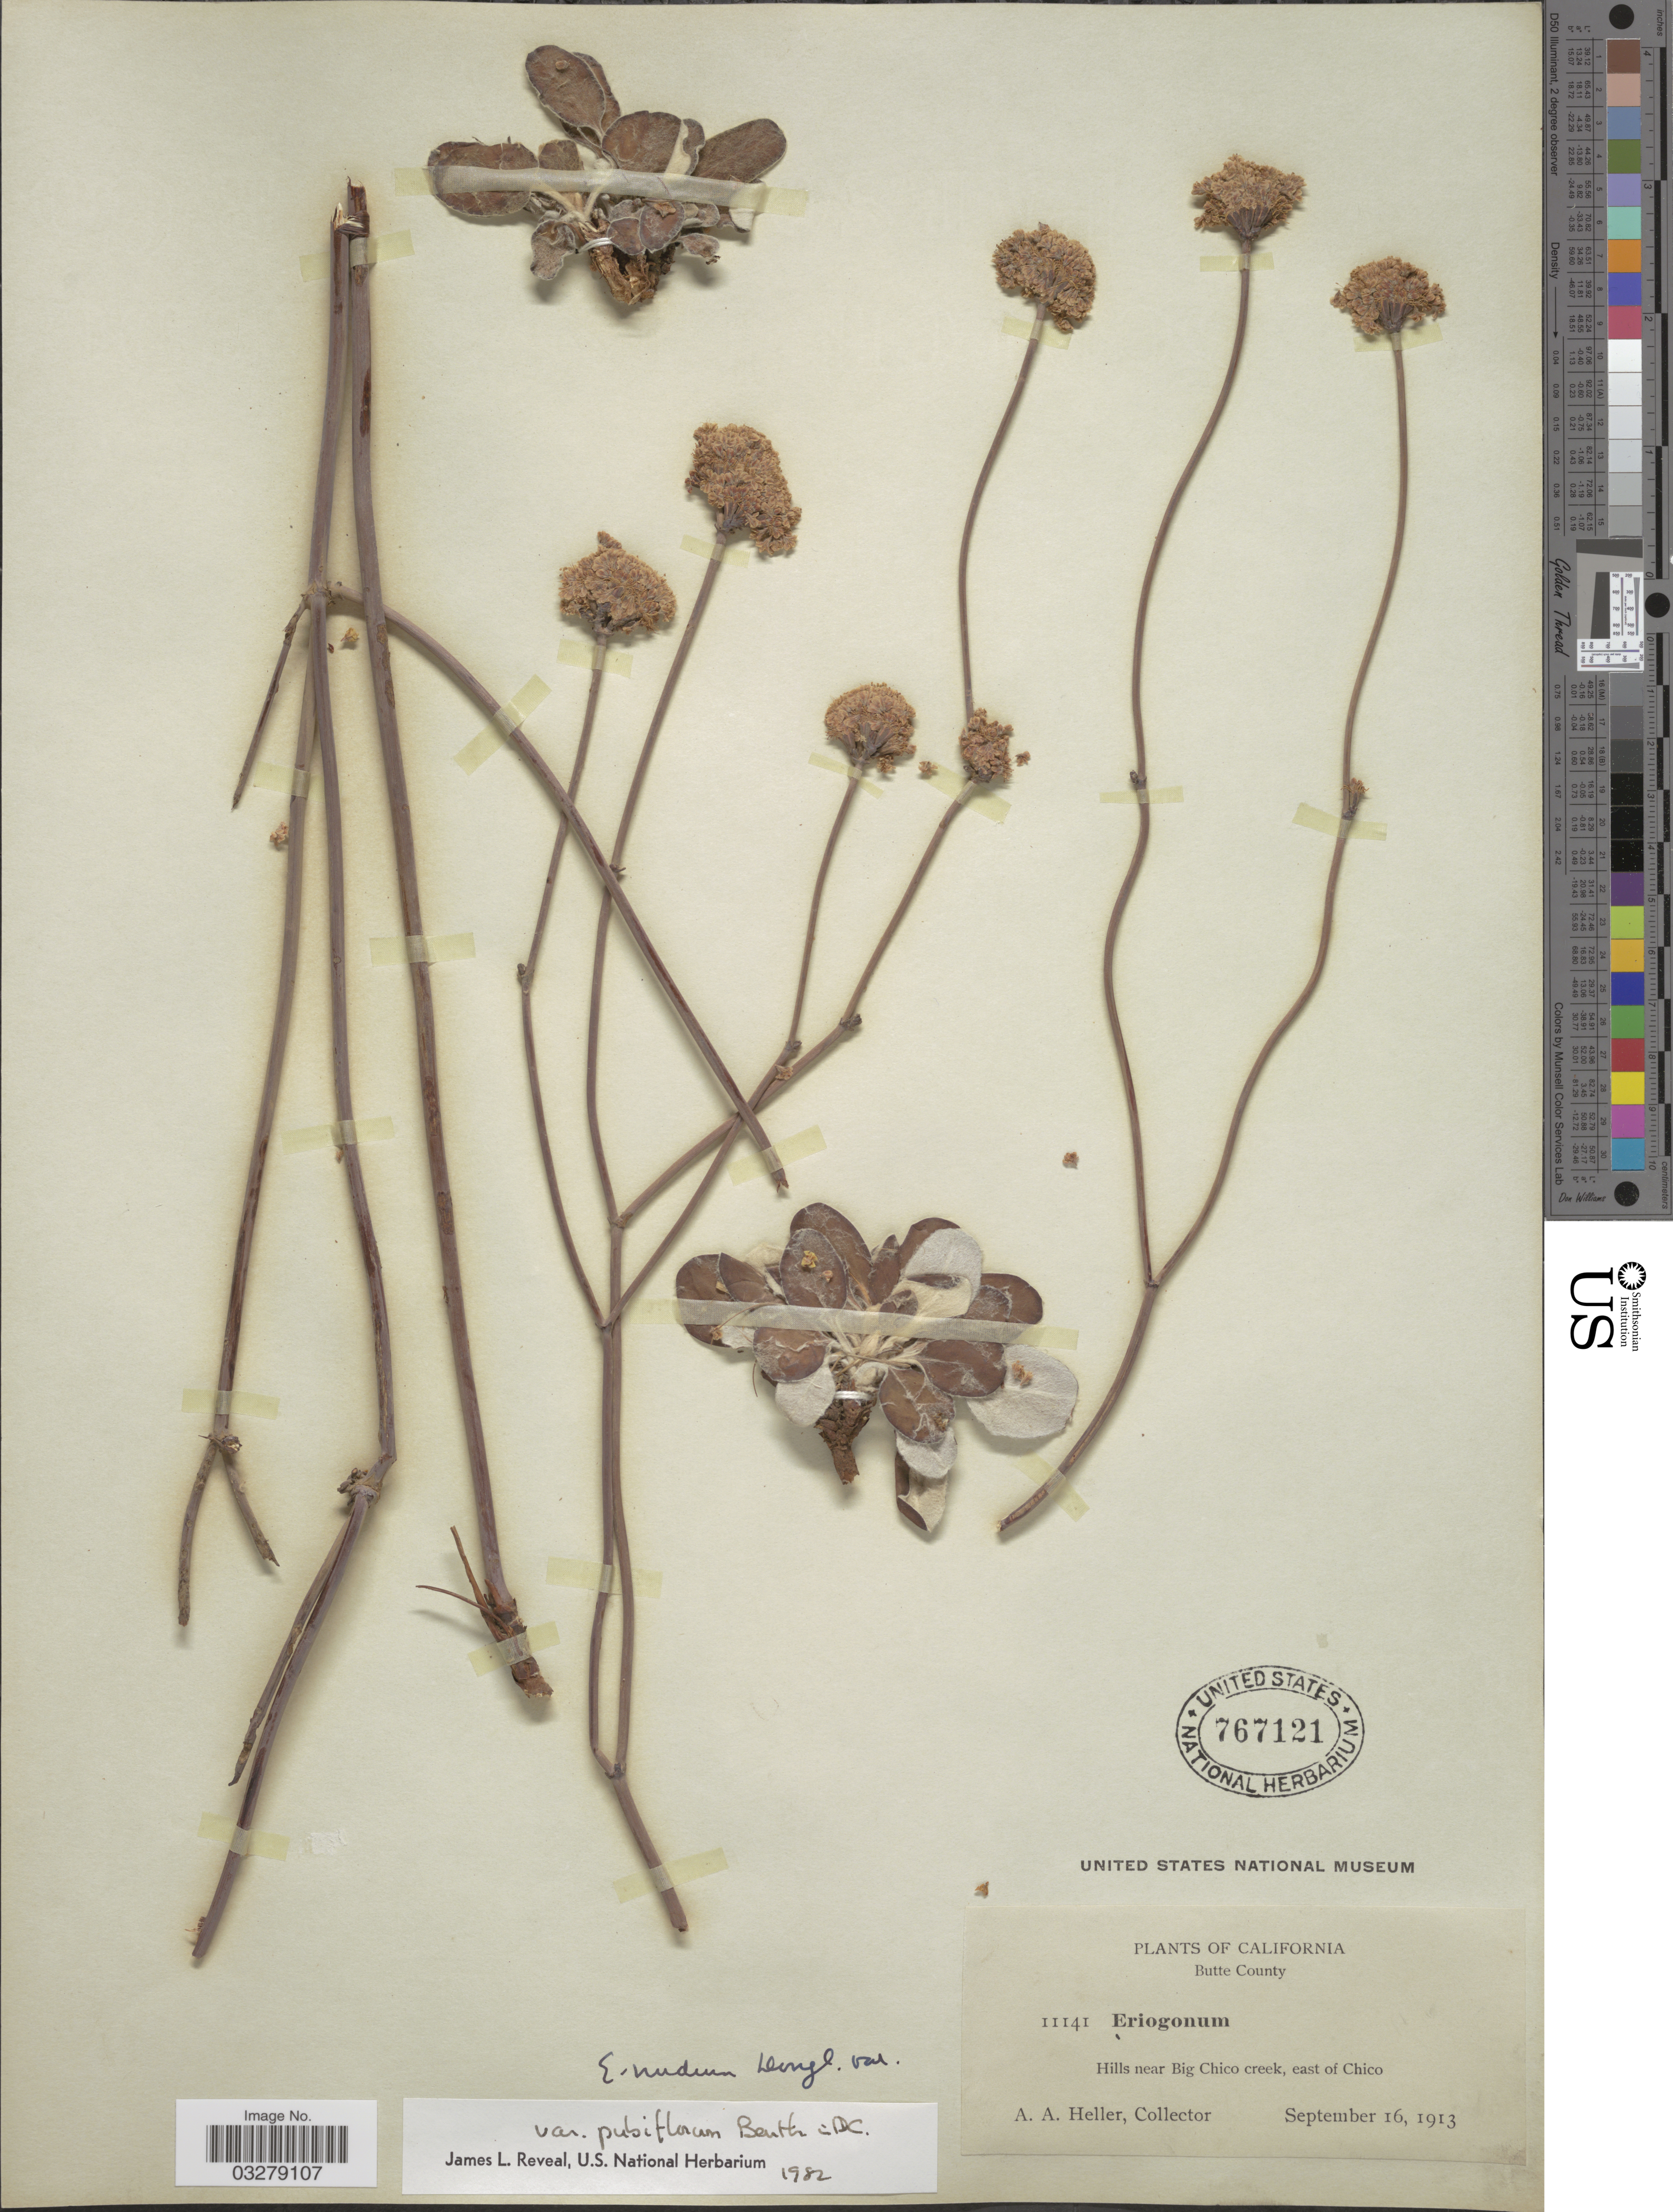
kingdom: Plantae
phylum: Tracheophyta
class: Magnoliopsida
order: Caryophyllales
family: Polygonaceae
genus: Eriogonum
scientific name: Eriogonum nudum var. pubiflorum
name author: Benth. in DC.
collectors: A. A. Heller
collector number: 11141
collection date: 1913-09-16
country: United States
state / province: California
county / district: Butte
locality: Butte County. Hills near Big Chico creek, east of Chico.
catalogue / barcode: US 767121